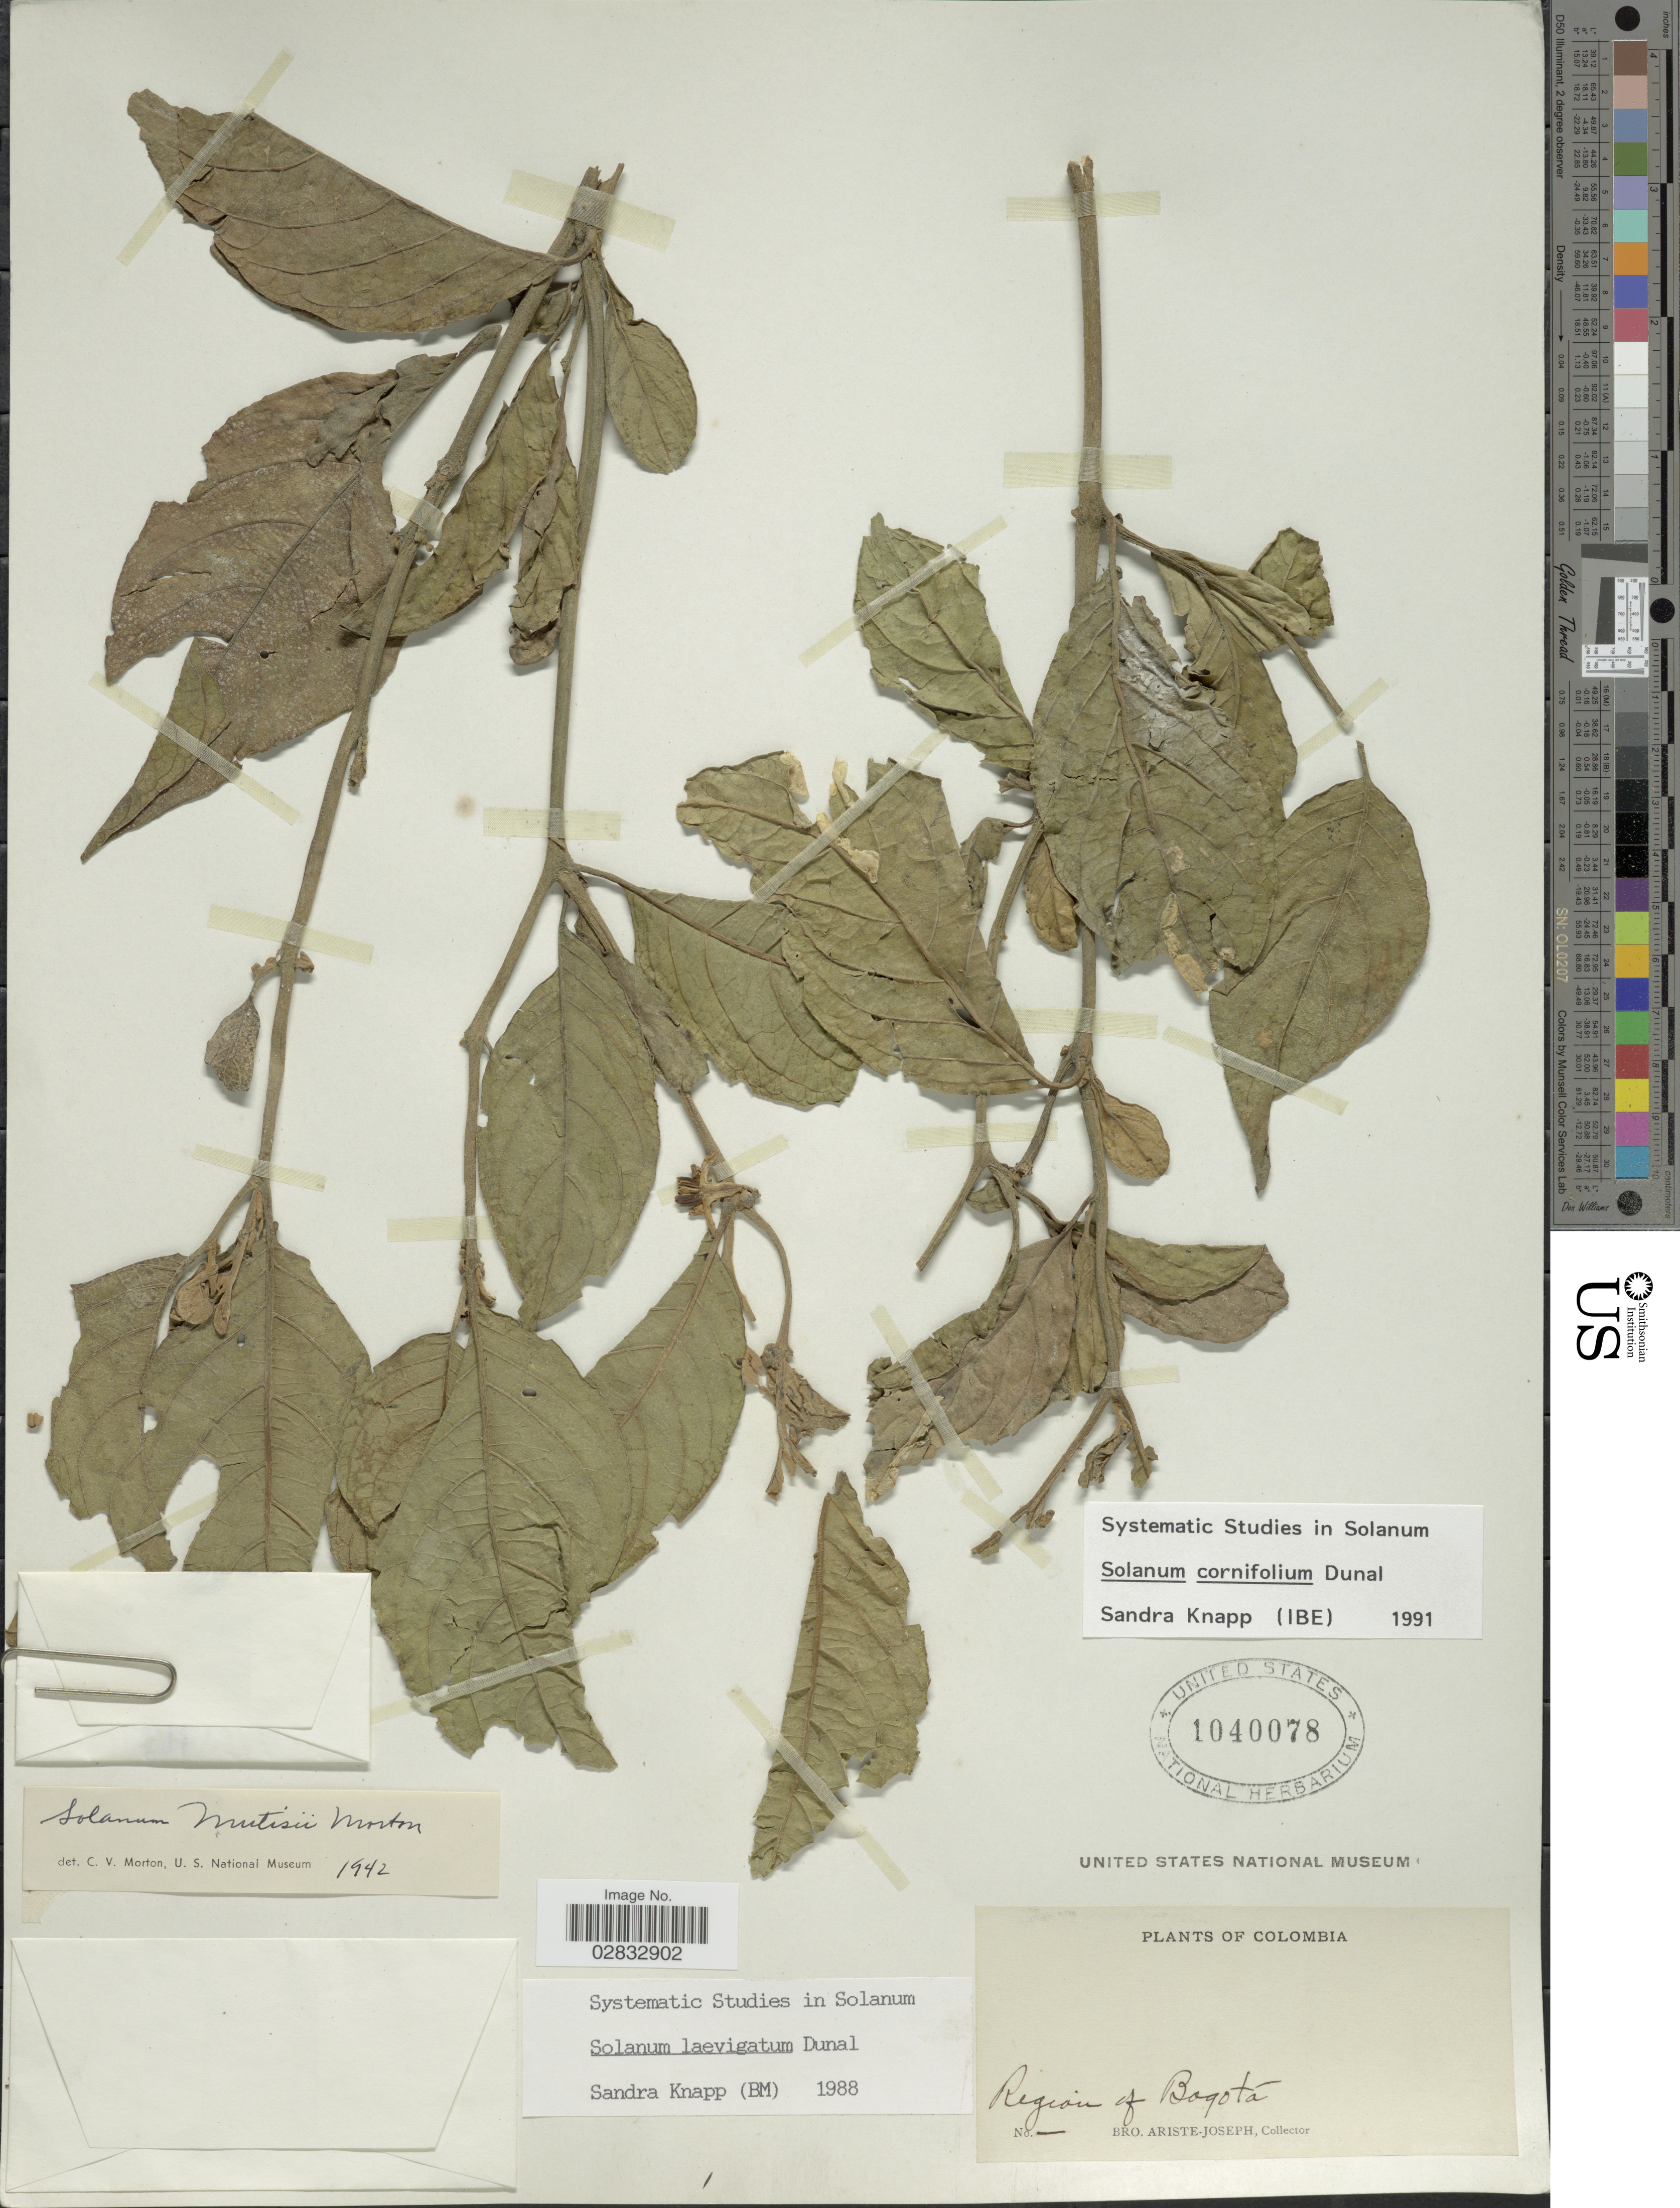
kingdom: Plantae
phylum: Tracheophyta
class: Magnoliopsida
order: Solanales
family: Solanaceae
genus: Solanum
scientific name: Solanum cornifolium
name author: Dunal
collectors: Bro. Ariste-Joseph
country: Colombia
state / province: Bogota D.C.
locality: Region of Bogotá.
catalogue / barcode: US 1040078